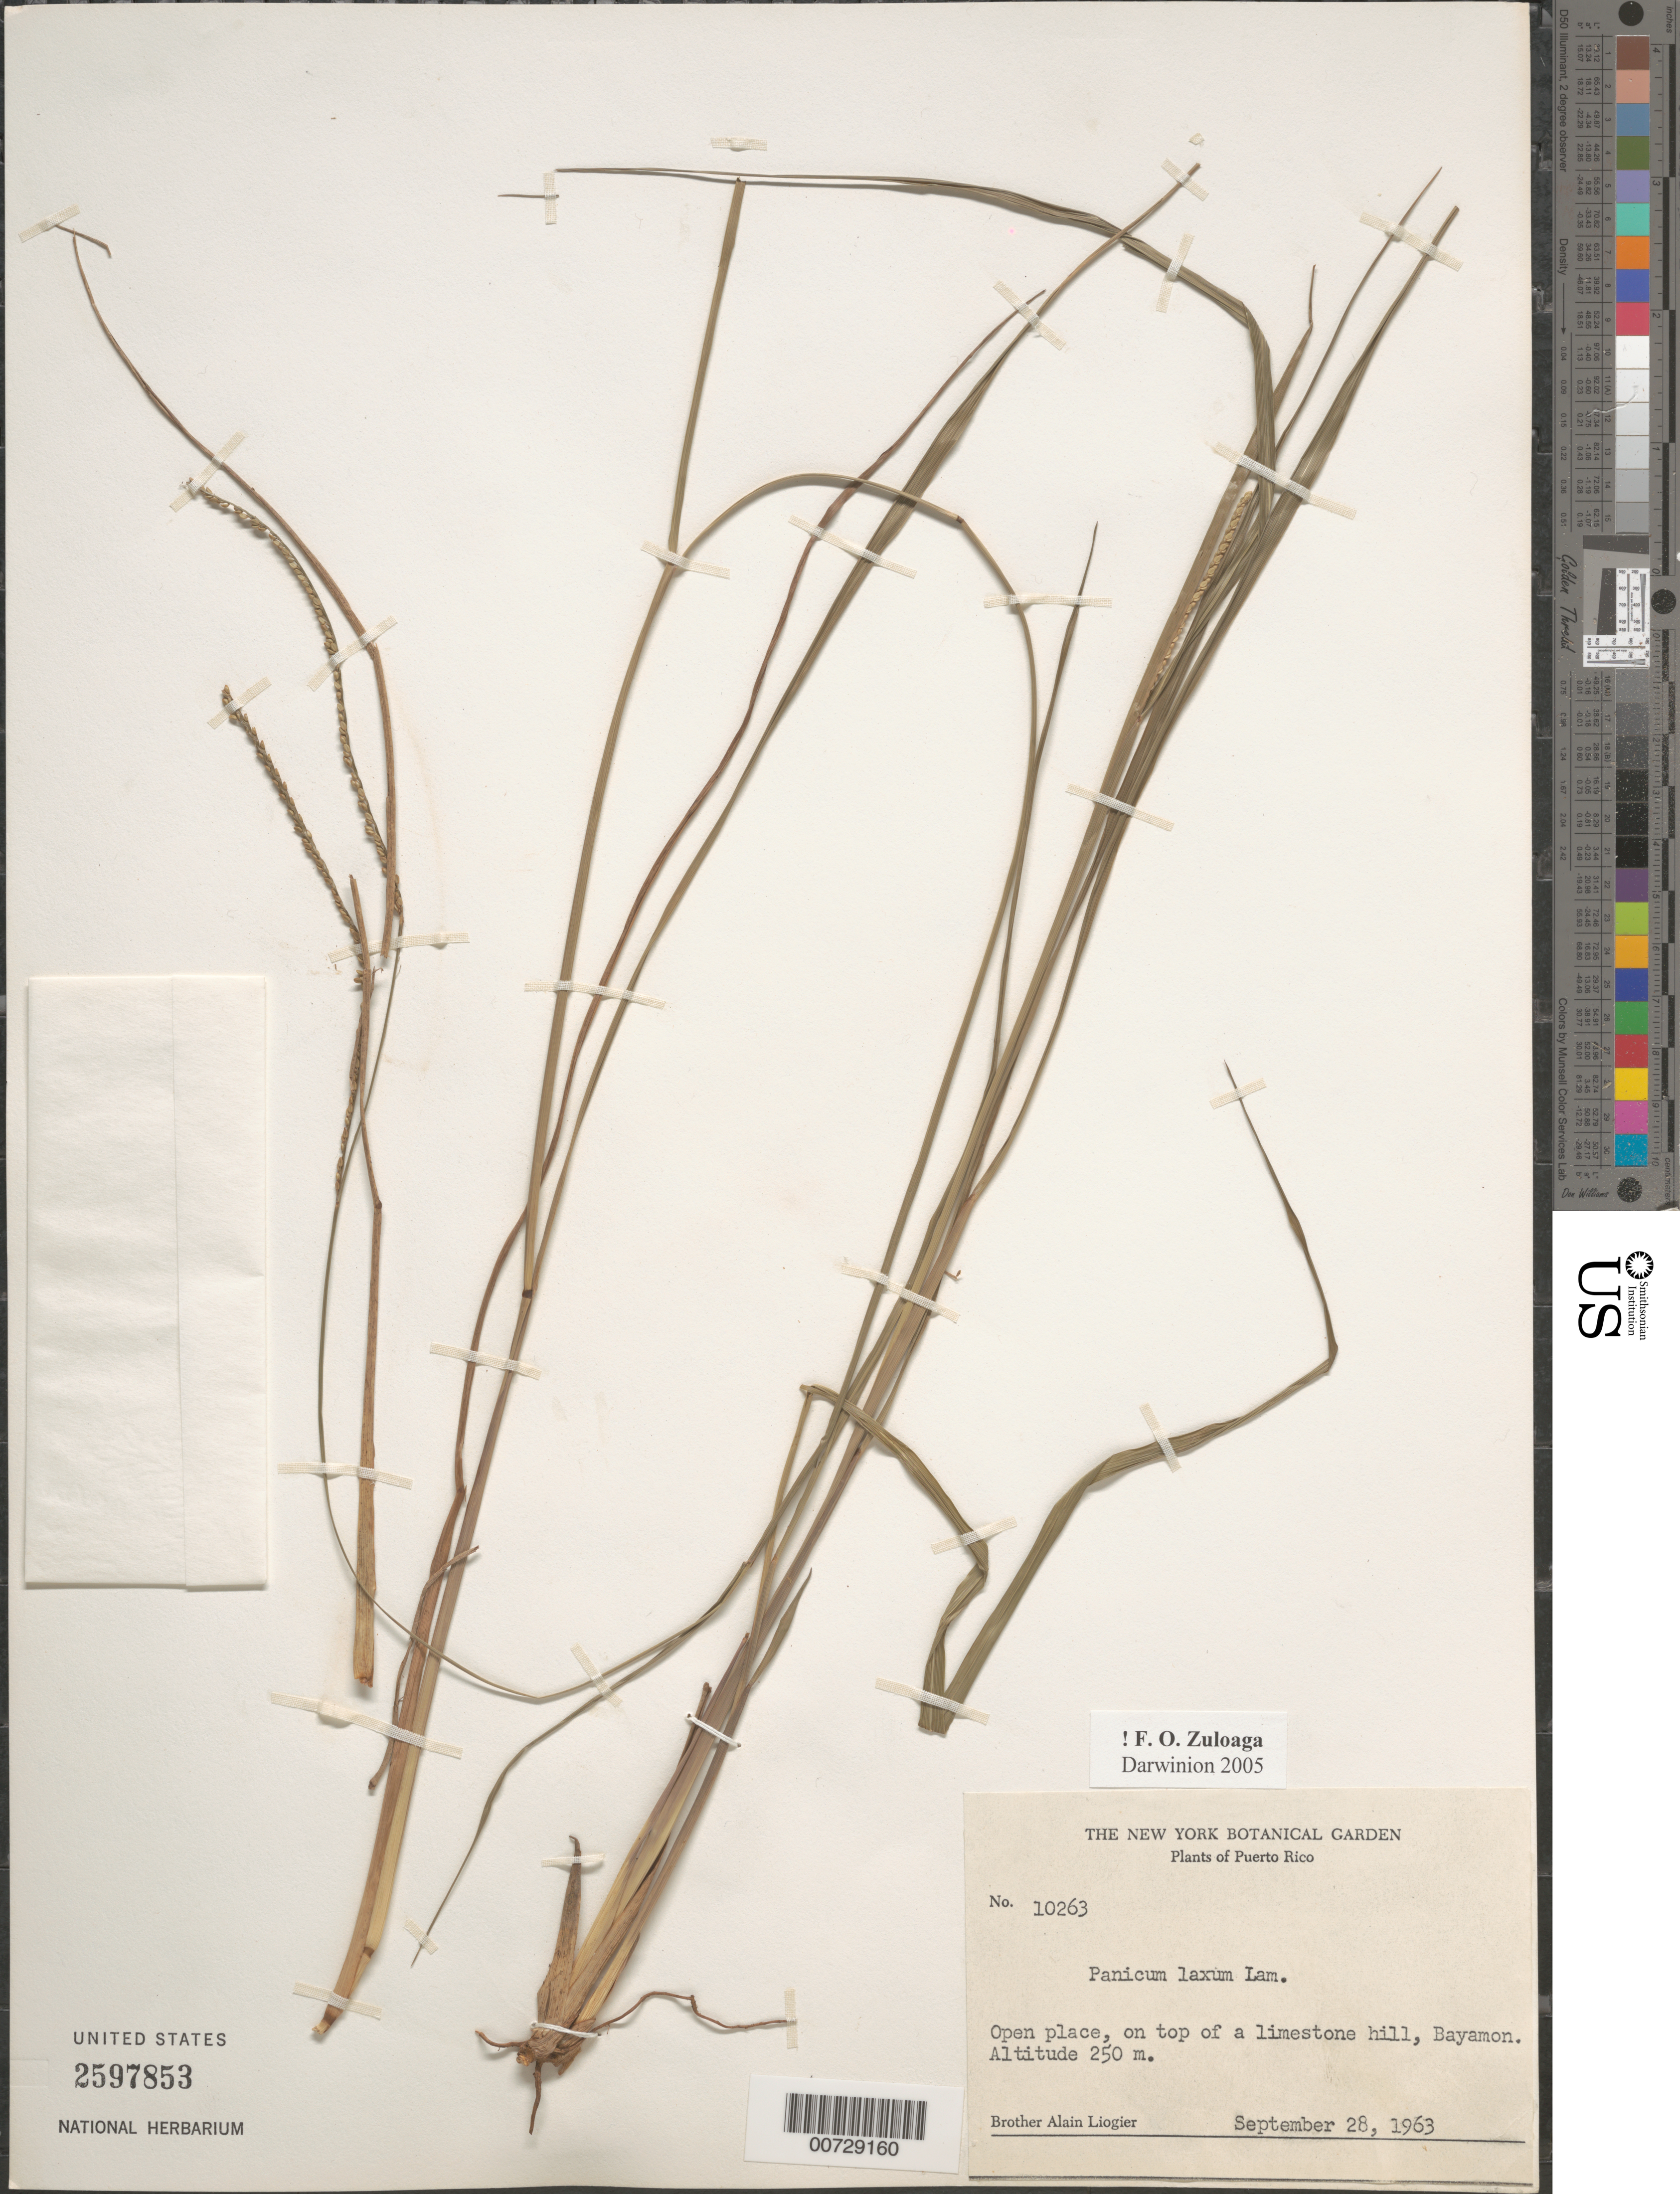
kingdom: Plantae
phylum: Tracheophyta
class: Liliopsida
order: Poales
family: Poaceae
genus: Steinchisma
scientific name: Steinchisma laxum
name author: (Sw.) Zuloaga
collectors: A. H. Liogier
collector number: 10263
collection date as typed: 28 Sep 1963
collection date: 1963-09-28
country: Puerto Rico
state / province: Bayamón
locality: Bayamon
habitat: On top of a limestone hill, open place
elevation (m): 250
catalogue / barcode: US 2597853